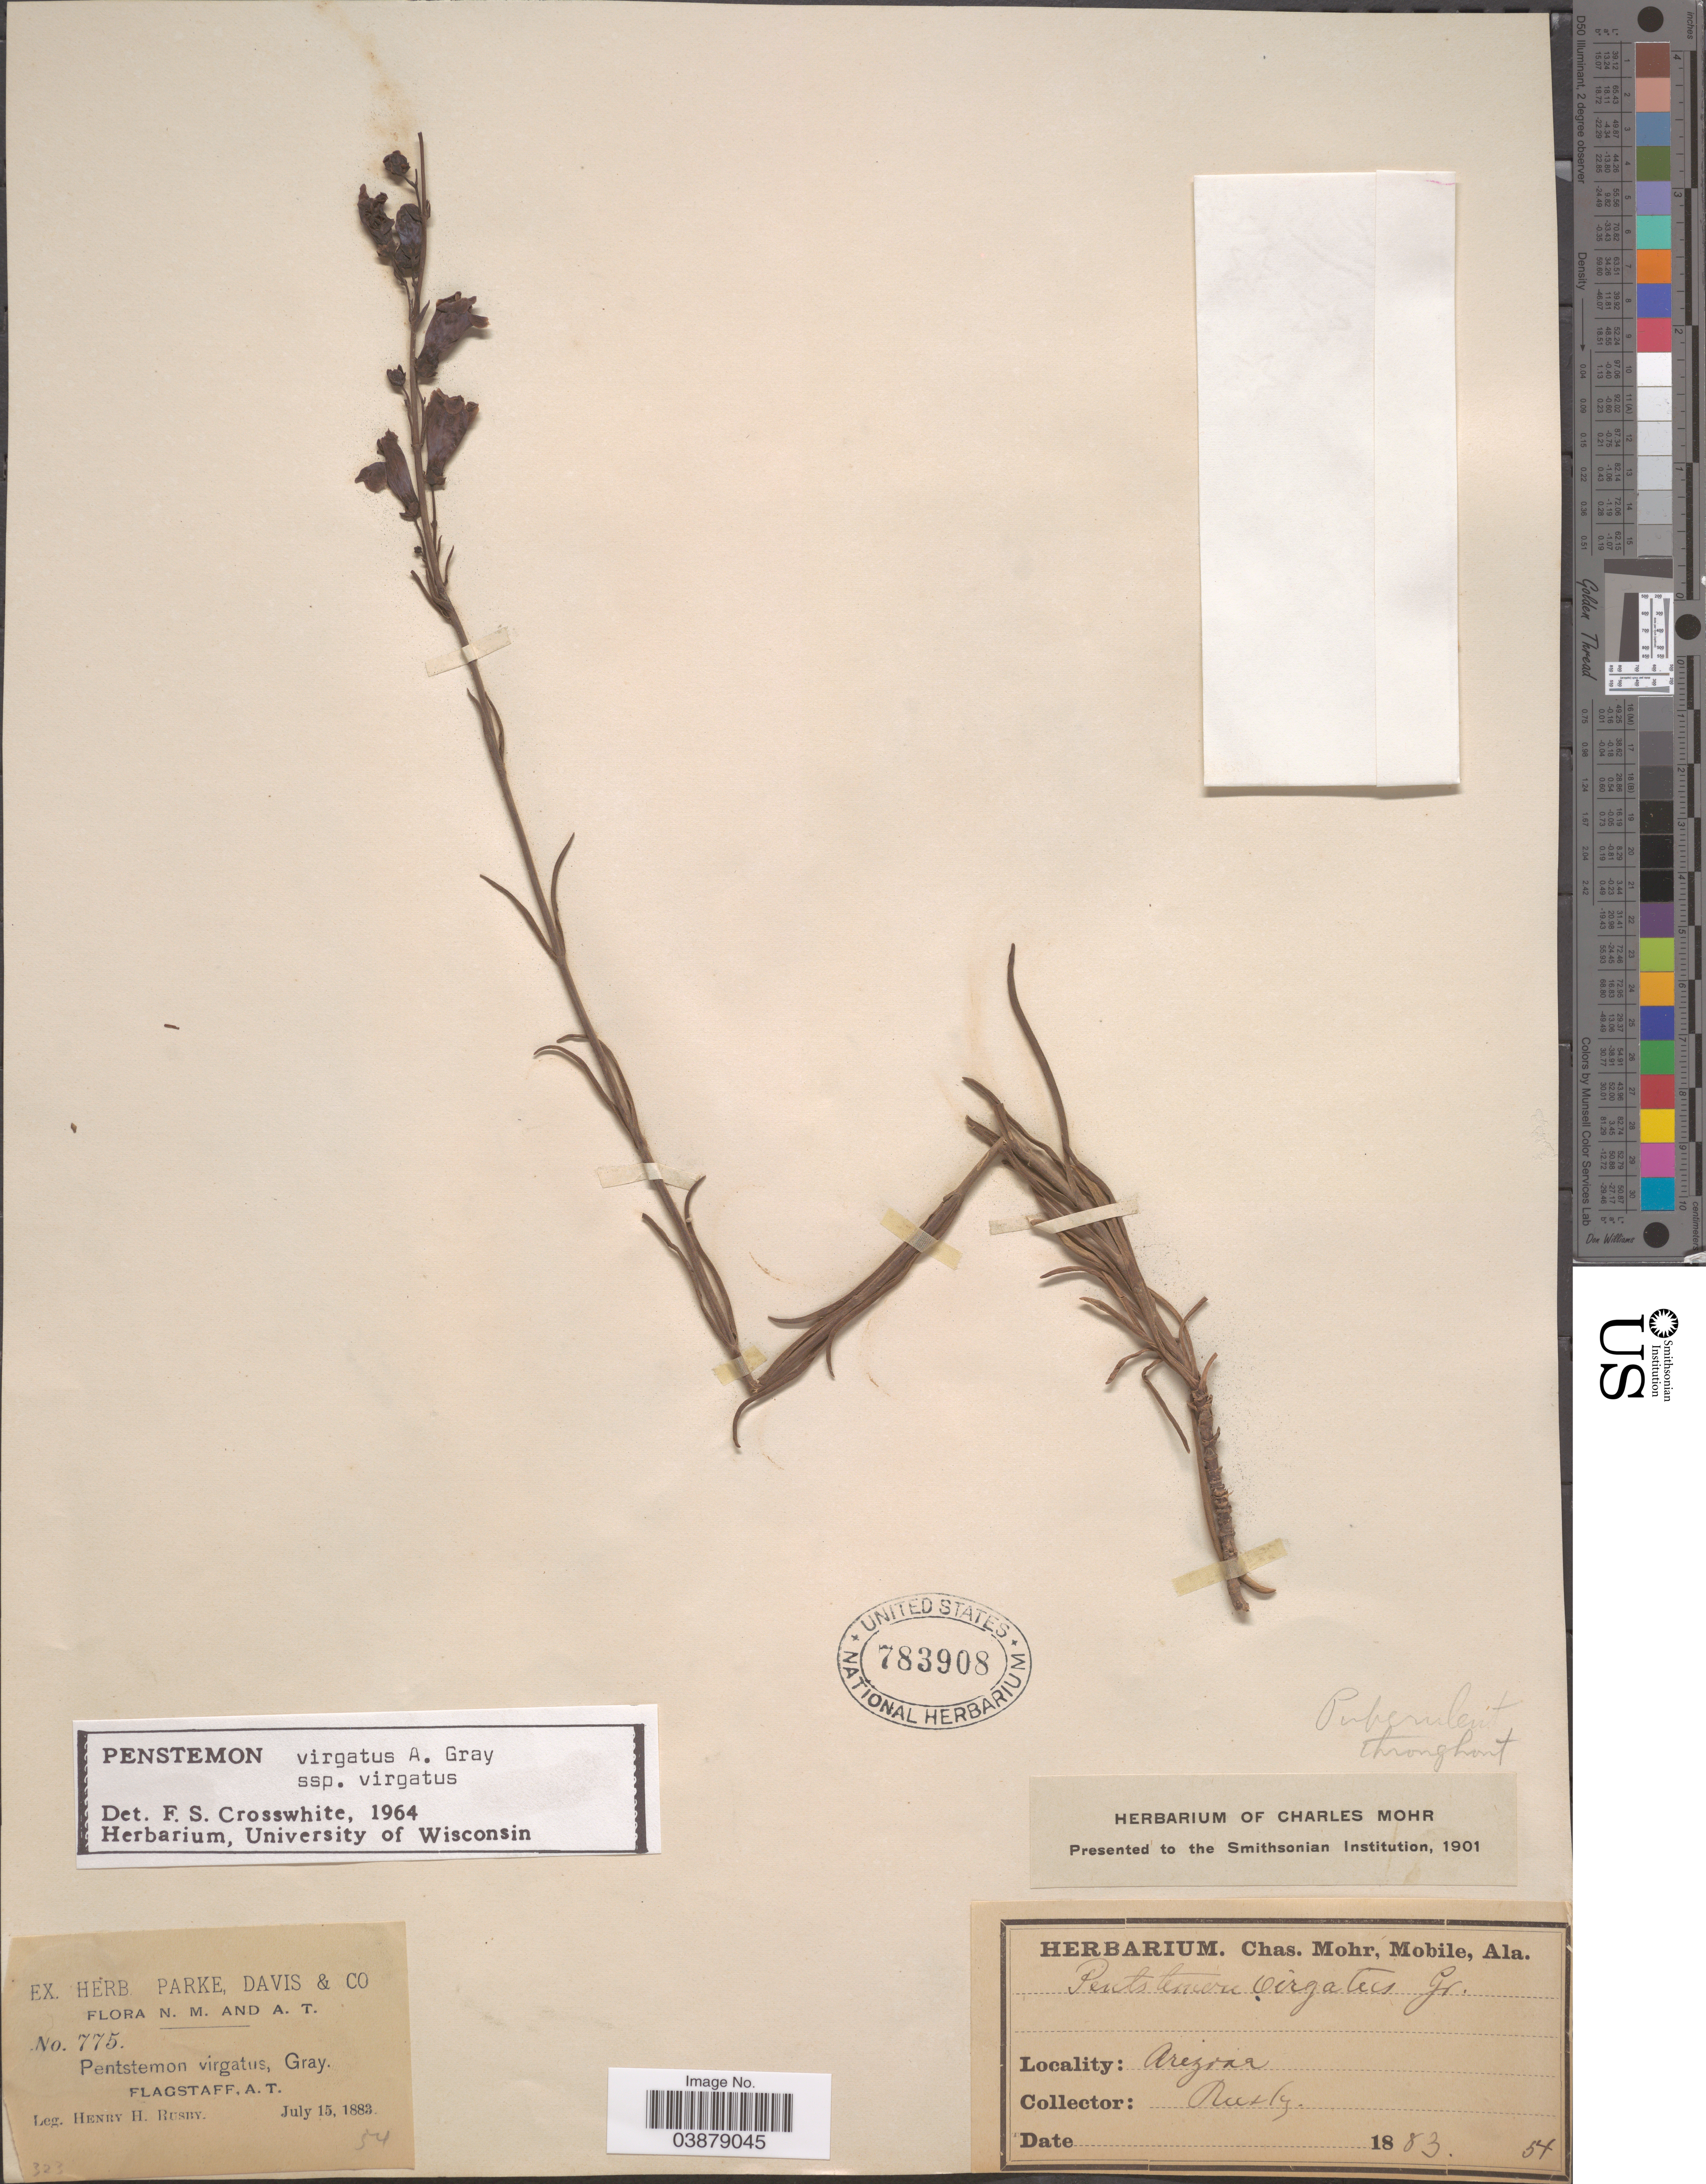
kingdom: Plantae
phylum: Tracheophyta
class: Magnoliopsida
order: Lamiales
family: Plantaginaceae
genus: Penstemon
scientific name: Penstemon virgatus subsp. virgatus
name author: A. Gray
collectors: H. H. Rusby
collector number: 775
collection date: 1883-07-15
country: United States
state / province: Arizona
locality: Flagstaff, A. T.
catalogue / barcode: US 783908